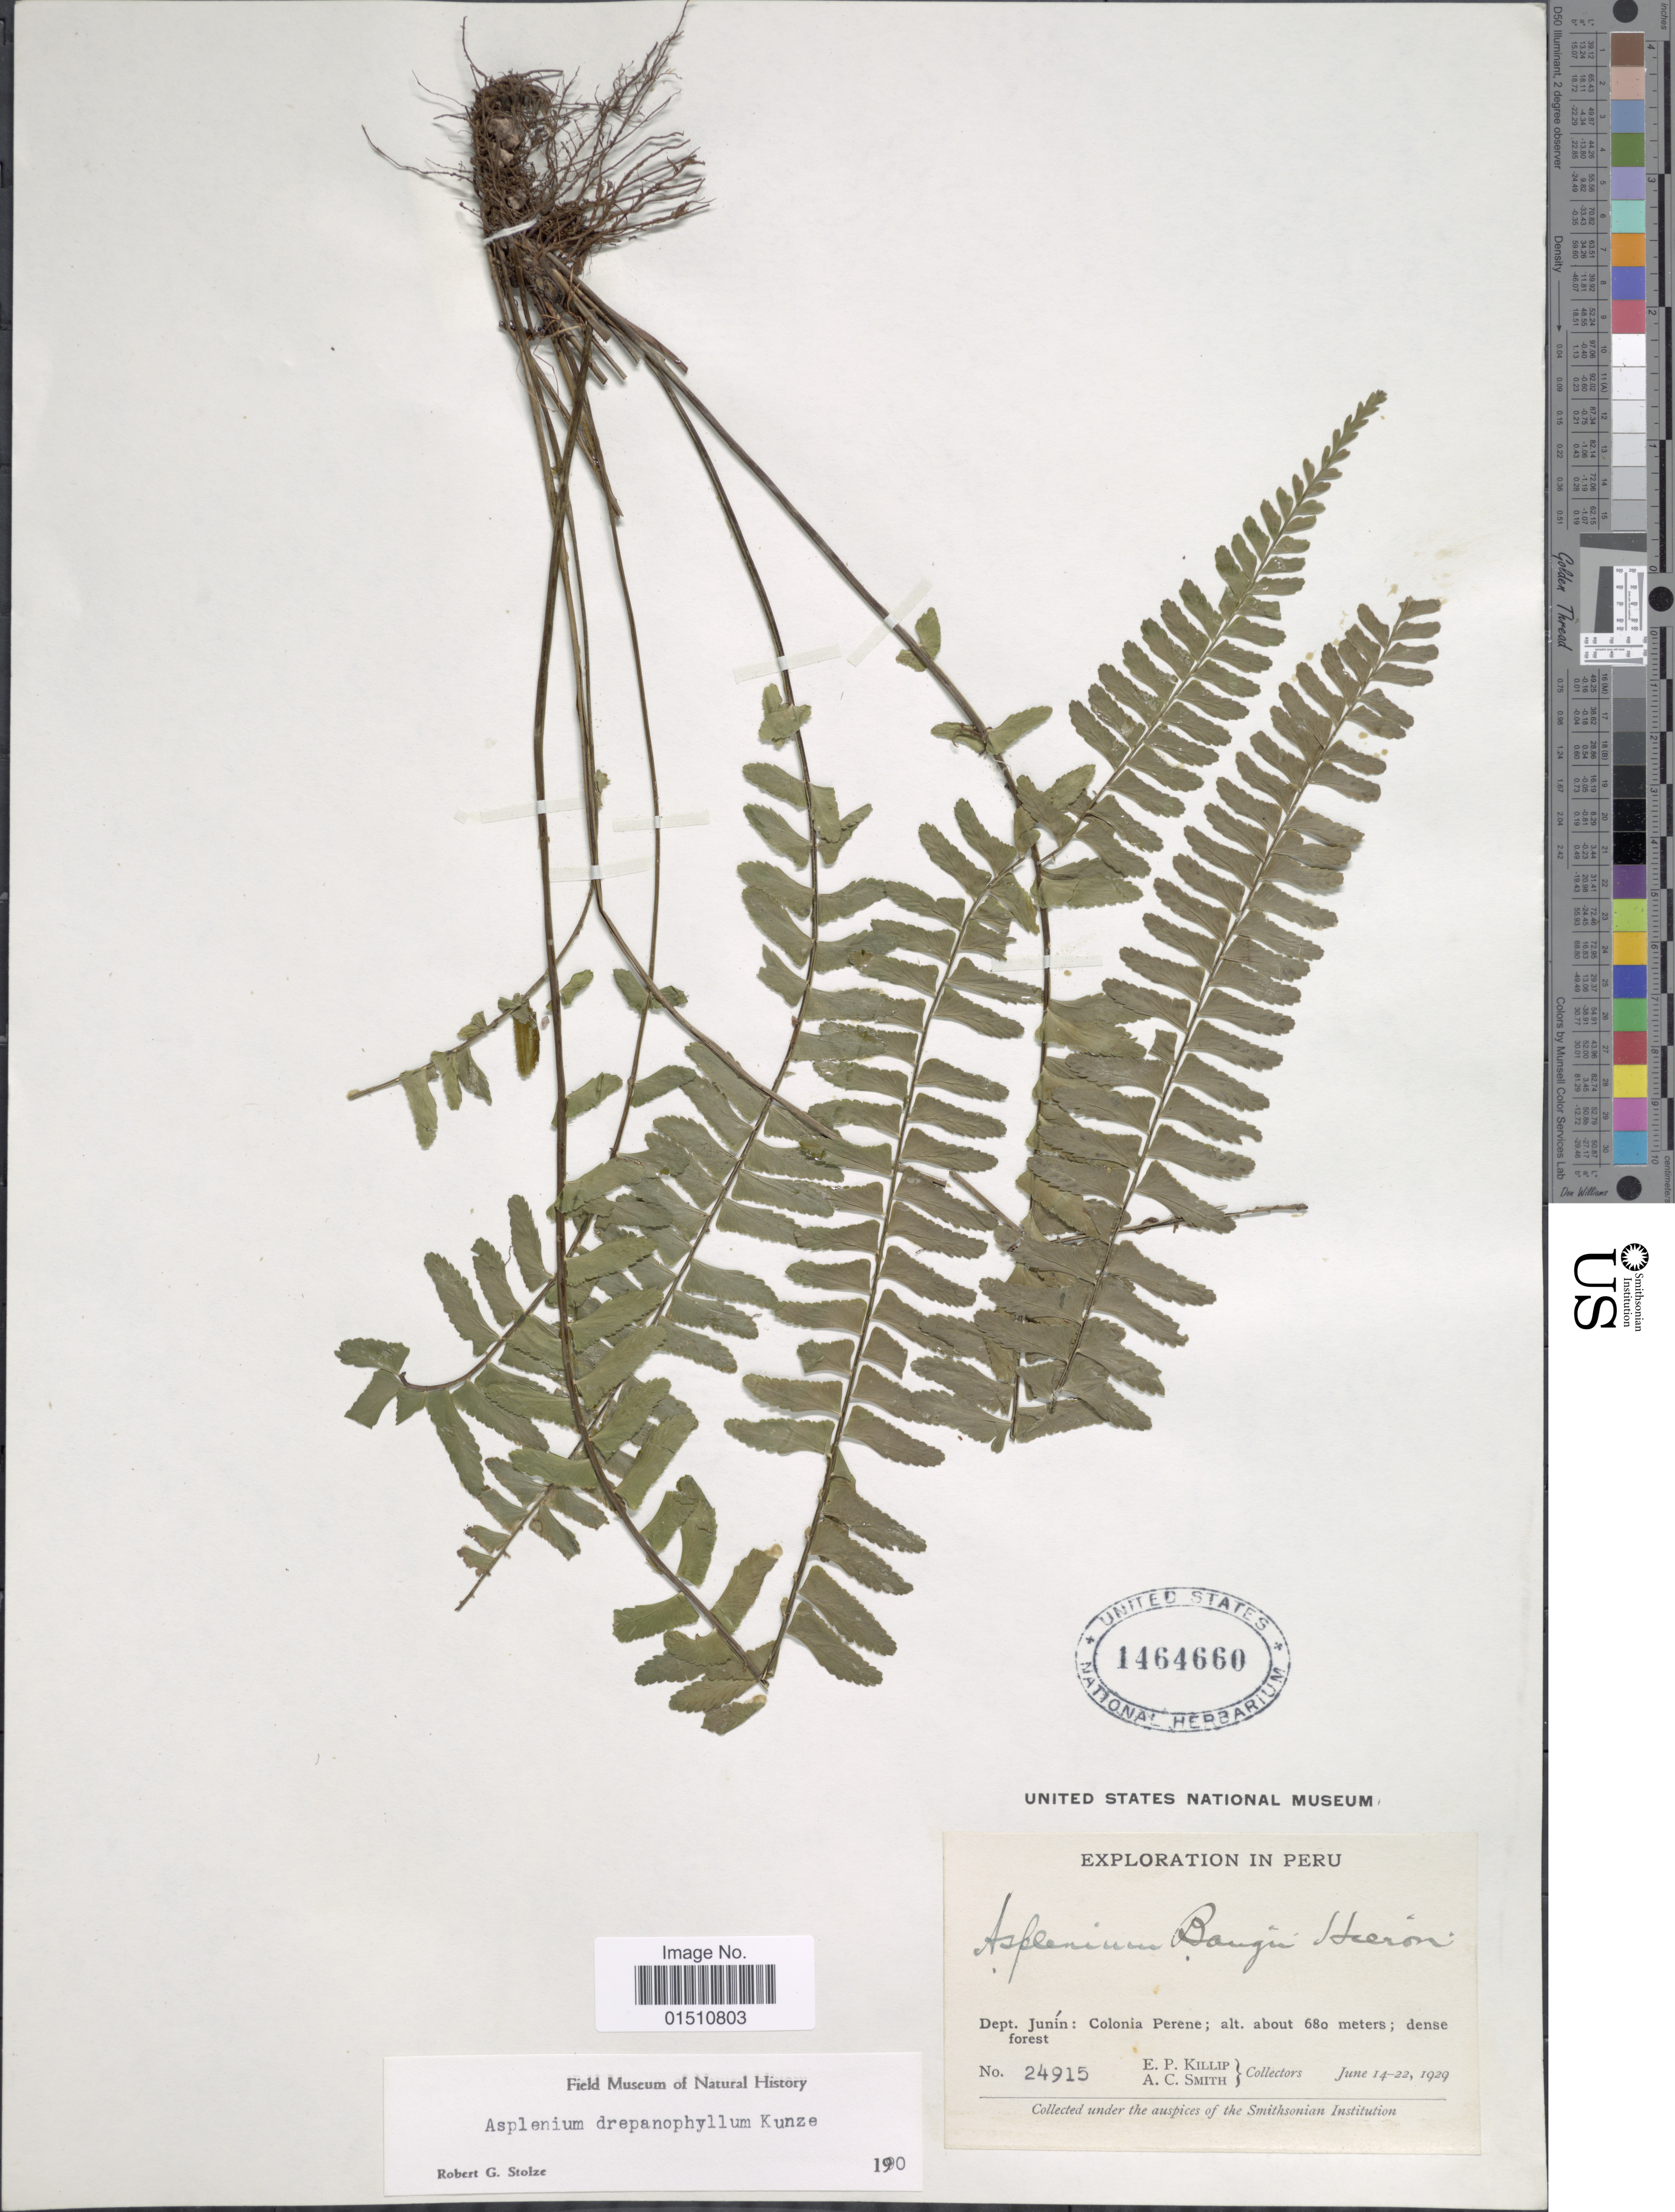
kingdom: Plantae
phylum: Tracheophyta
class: Polypodiopsida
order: Polypodiales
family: Aspleniaceae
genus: Asplenium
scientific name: Asplenium drepanophyllum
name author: Kunze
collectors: E. P. Killip & A. C. Smith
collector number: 24915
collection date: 1929-06-14/1929-06-22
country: Peru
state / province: Junín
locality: Peru, Dept. Junin: Colonia Perene.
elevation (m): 680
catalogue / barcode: US 1464660